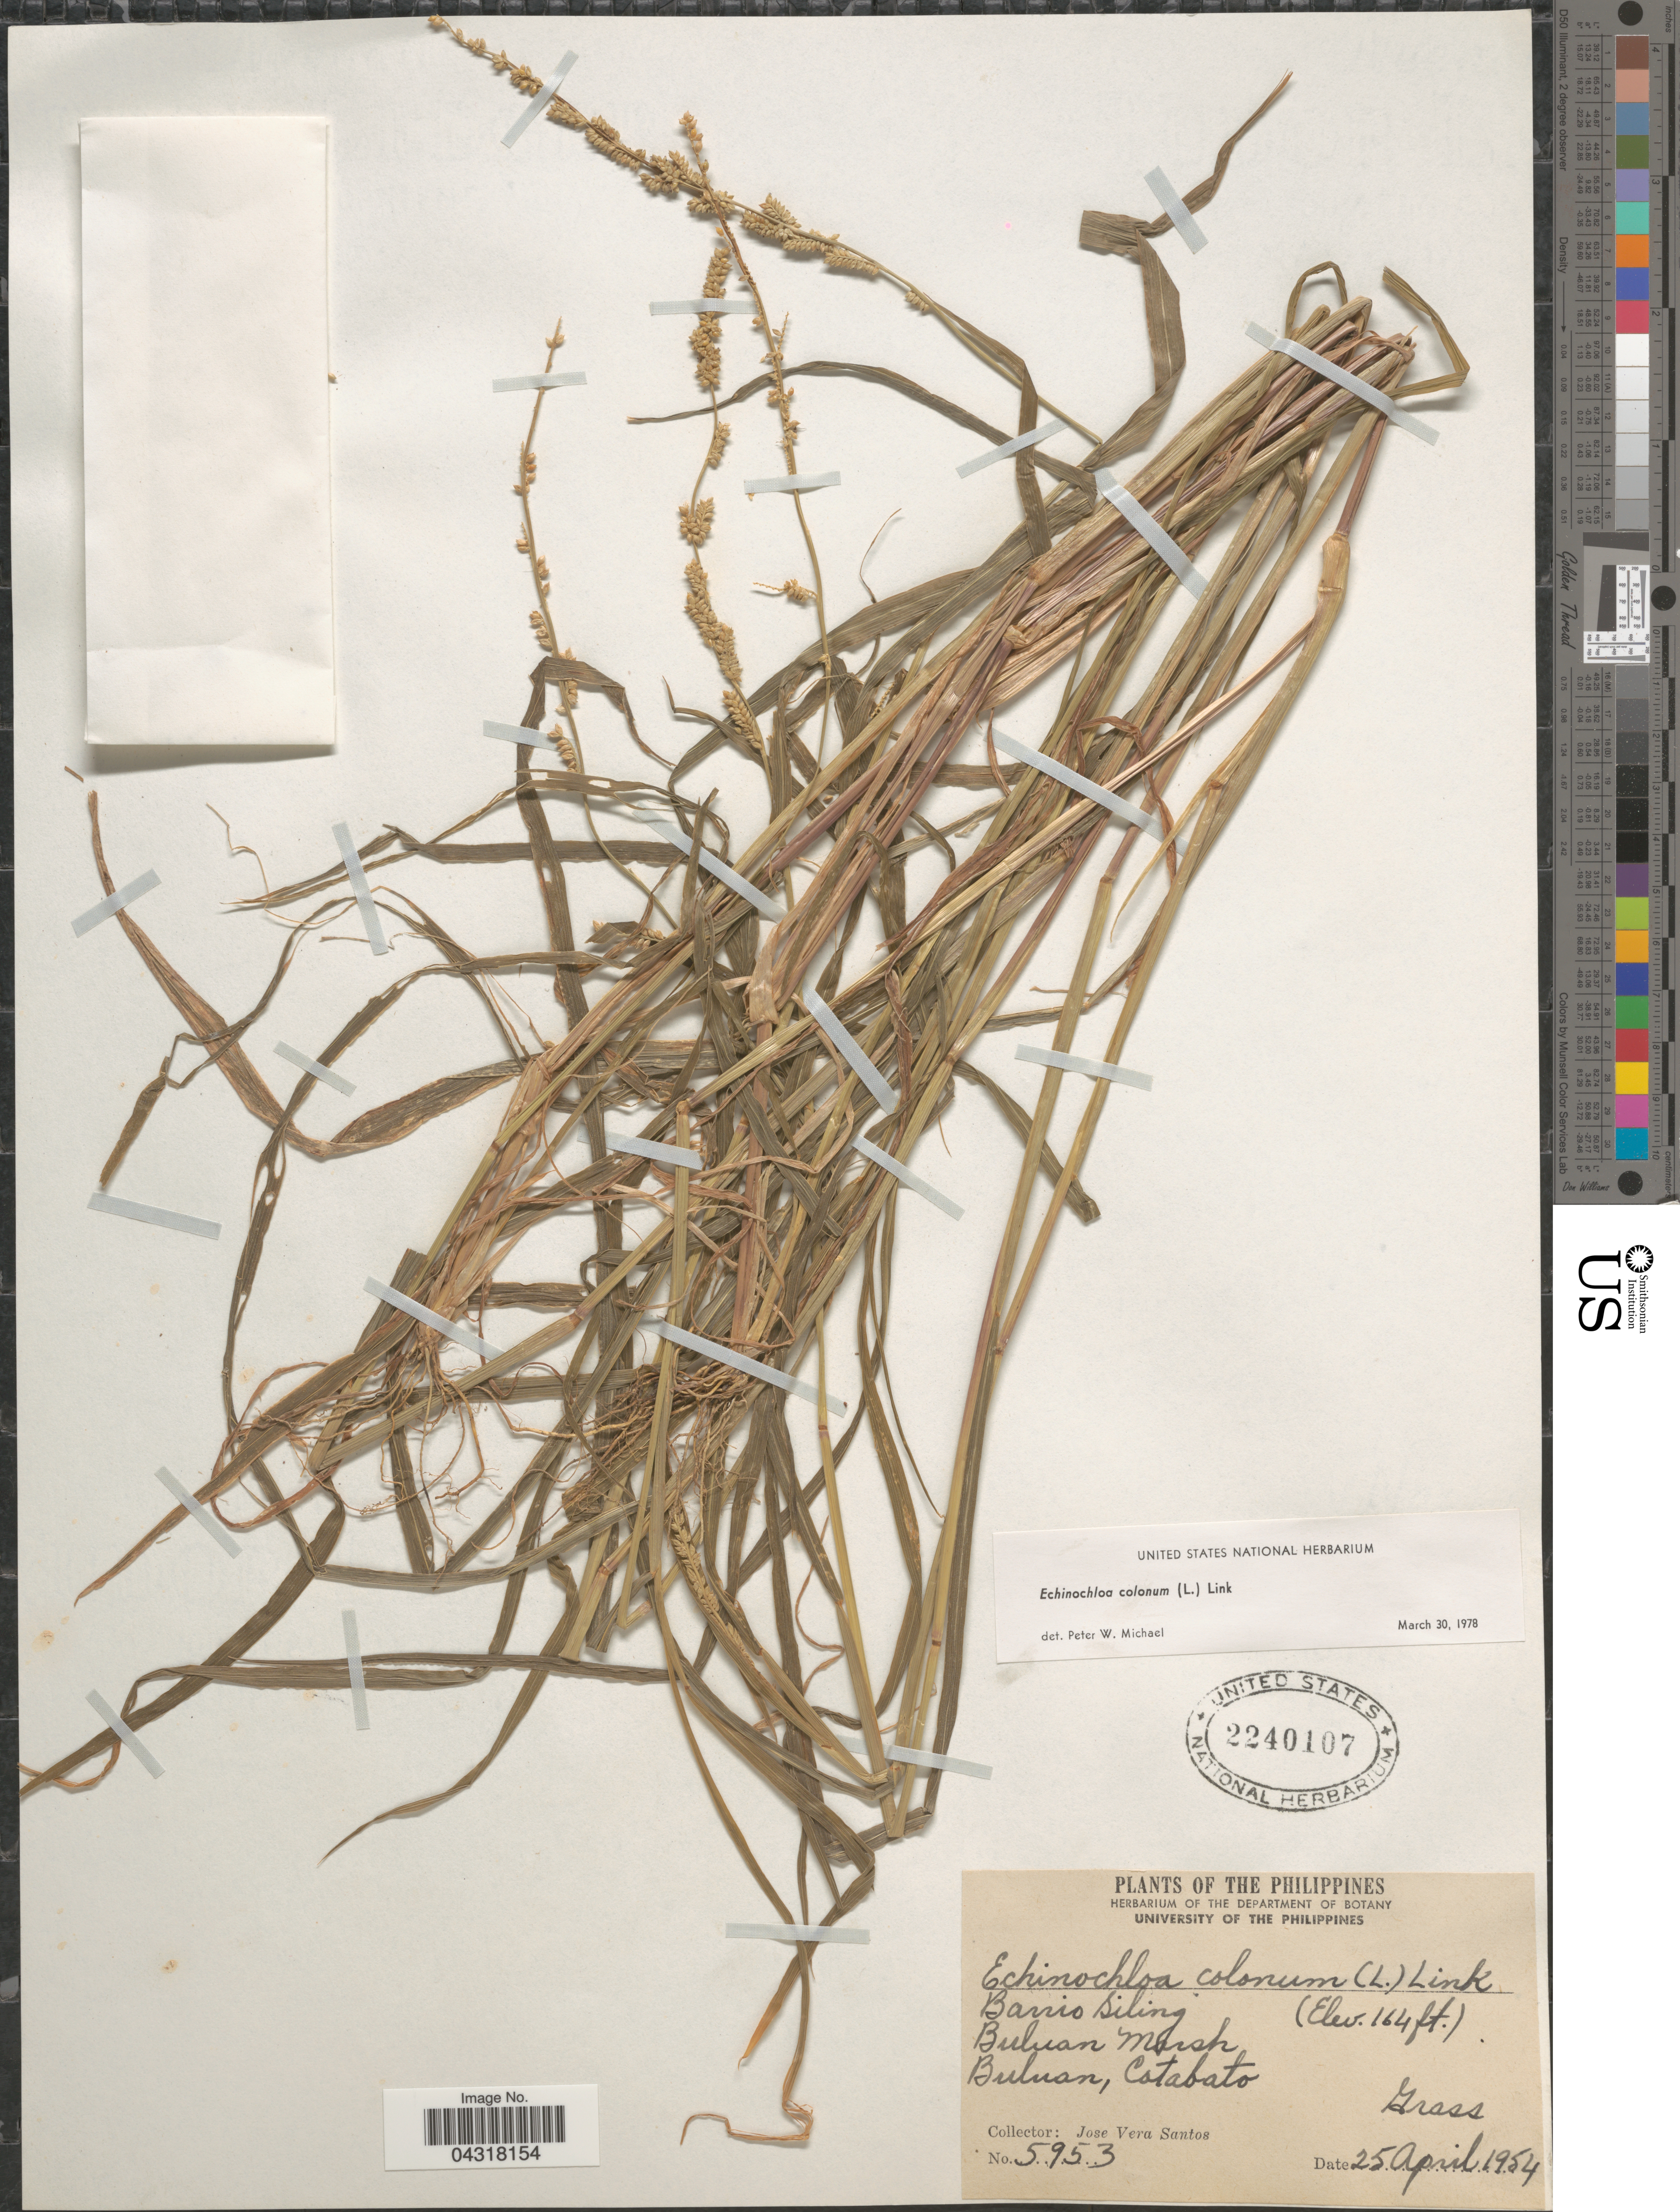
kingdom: Plantae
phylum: Tracheophyta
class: Liliopsida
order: Poales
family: Poaceae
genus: Echinochloa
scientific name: Echinochloa colona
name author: (L.) Link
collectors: J. Vera Santos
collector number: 5953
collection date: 1954-04-25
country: Philippines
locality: Barrio Siling. Buluan Marsh. Buluan, Cotabato.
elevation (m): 50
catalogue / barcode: US 2240107